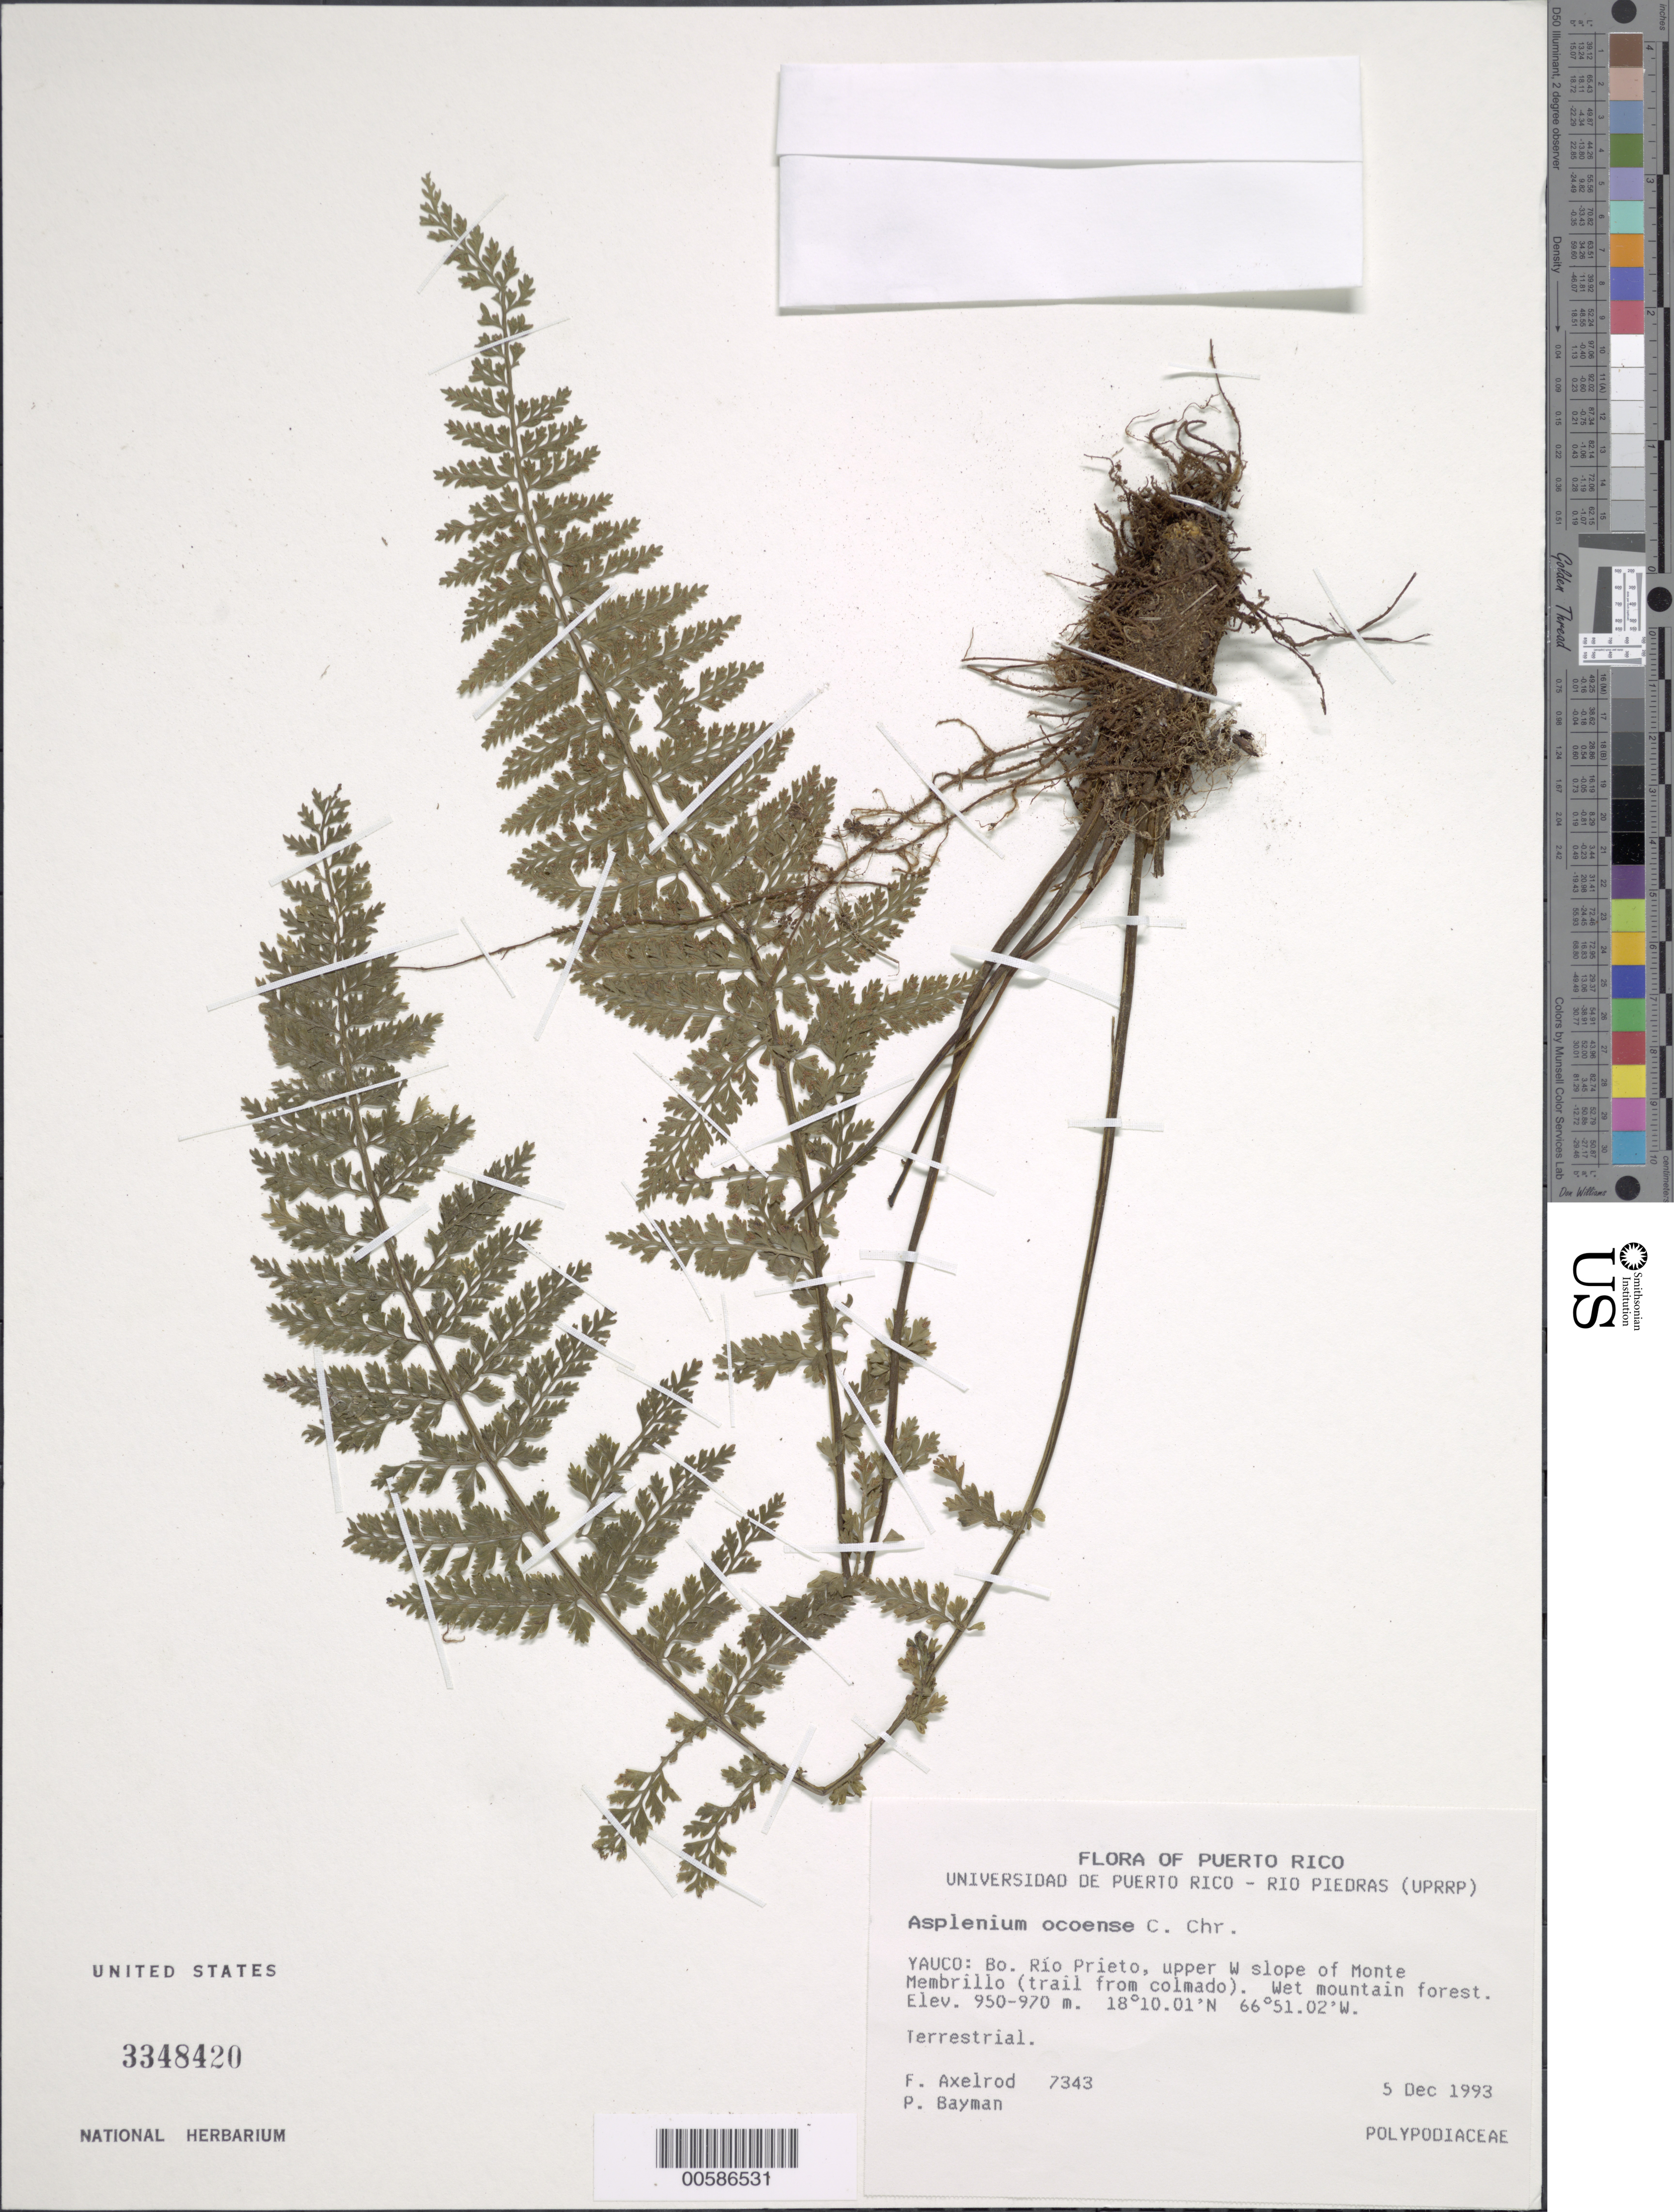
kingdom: Plantae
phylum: Tracheophyta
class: Polypodiopsida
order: Polypodiales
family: Aspleniaceae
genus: Asplenium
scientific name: Asplenium ocoense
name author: C. Chr.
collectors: F. S. Axelrod & P. Bayman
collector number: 7343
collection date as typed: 05 Dec 1993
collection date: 1993-12-05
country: Puerto Rico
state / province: Yauco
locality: Yauco: Bo Río Prieto, upper W slope of Monte Membrillo (trail from Colmado).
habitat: Wet mountain forest.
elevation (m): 950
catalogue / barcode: US 3348420